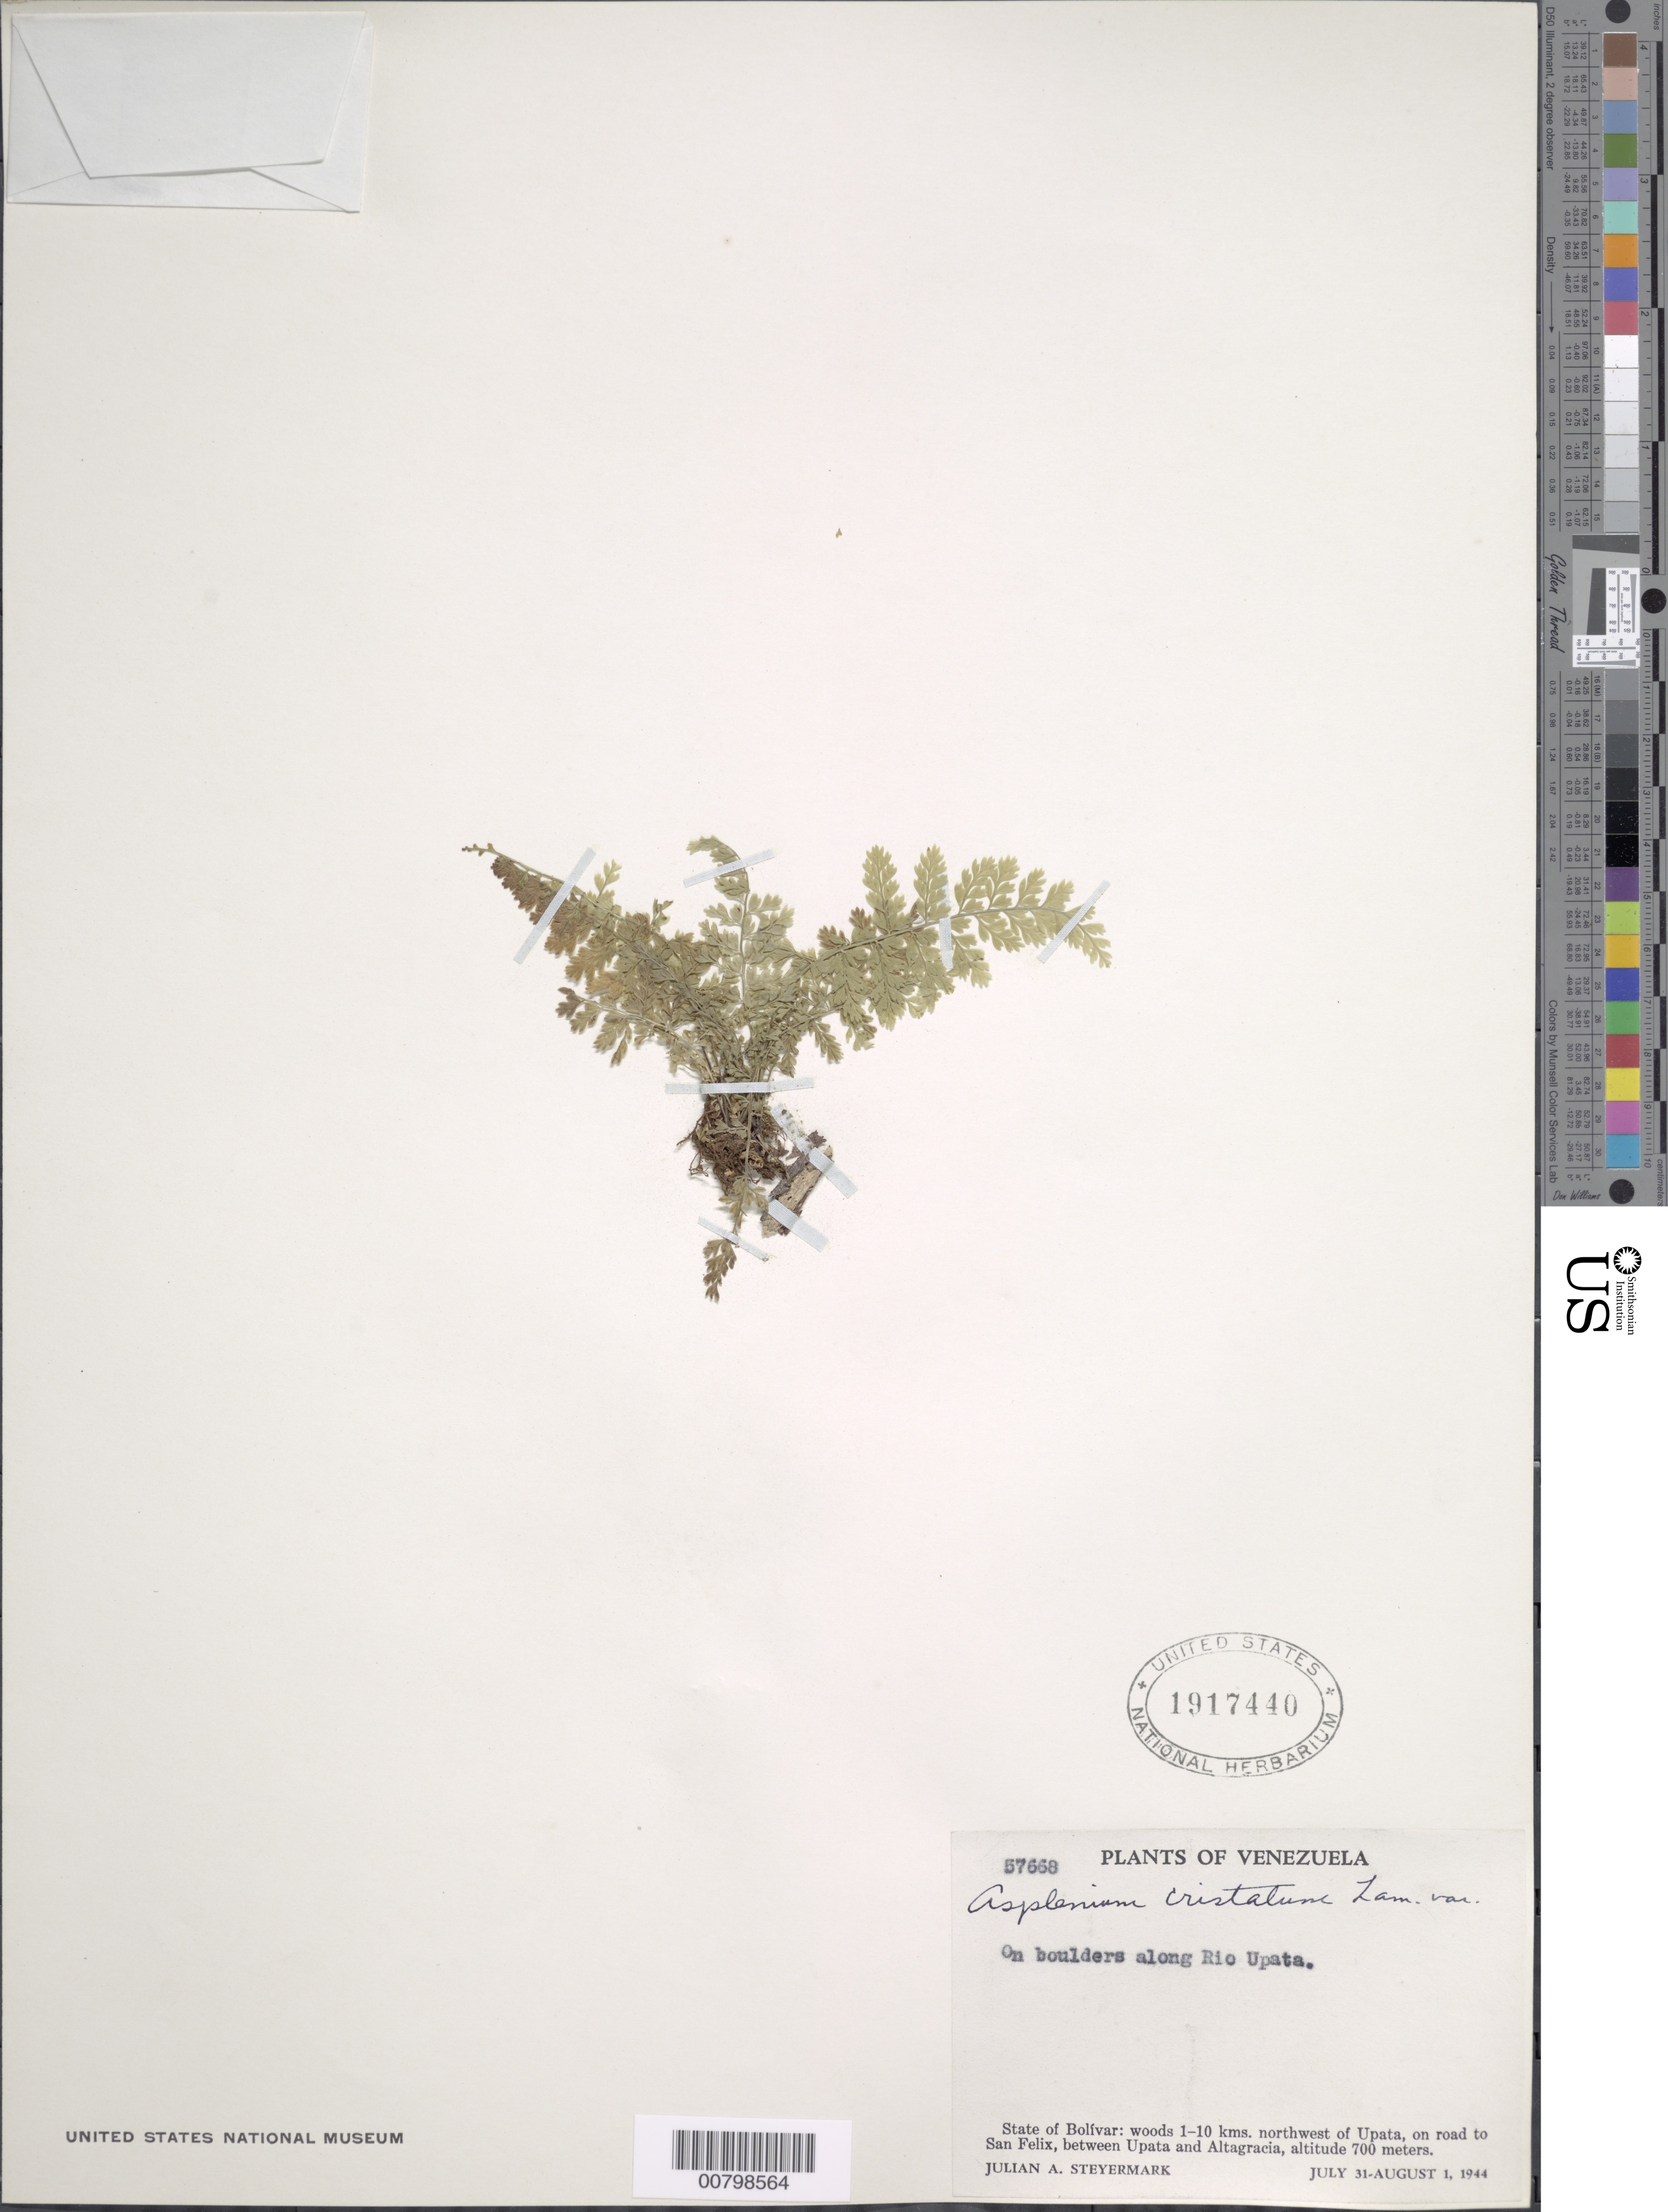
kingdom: Plantae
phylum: Tracheophyta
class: Polypodiopsida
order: Polypodiales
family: Aspleniaceae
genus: Asplenium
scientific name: Asplenium cristatum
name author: Lam.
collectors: J. Steyermark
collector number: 57668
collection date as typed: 31-Jul-44 to 1-Aug-44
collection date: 1944-07-31/1944-08-01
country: Venezuela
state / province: Bolívar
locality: Upata, 1-10 km NW of on road to San Felix, between Upata and Altagracia; Rio Upata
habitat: On boulders along river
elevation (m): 700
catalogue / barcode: US 1917440